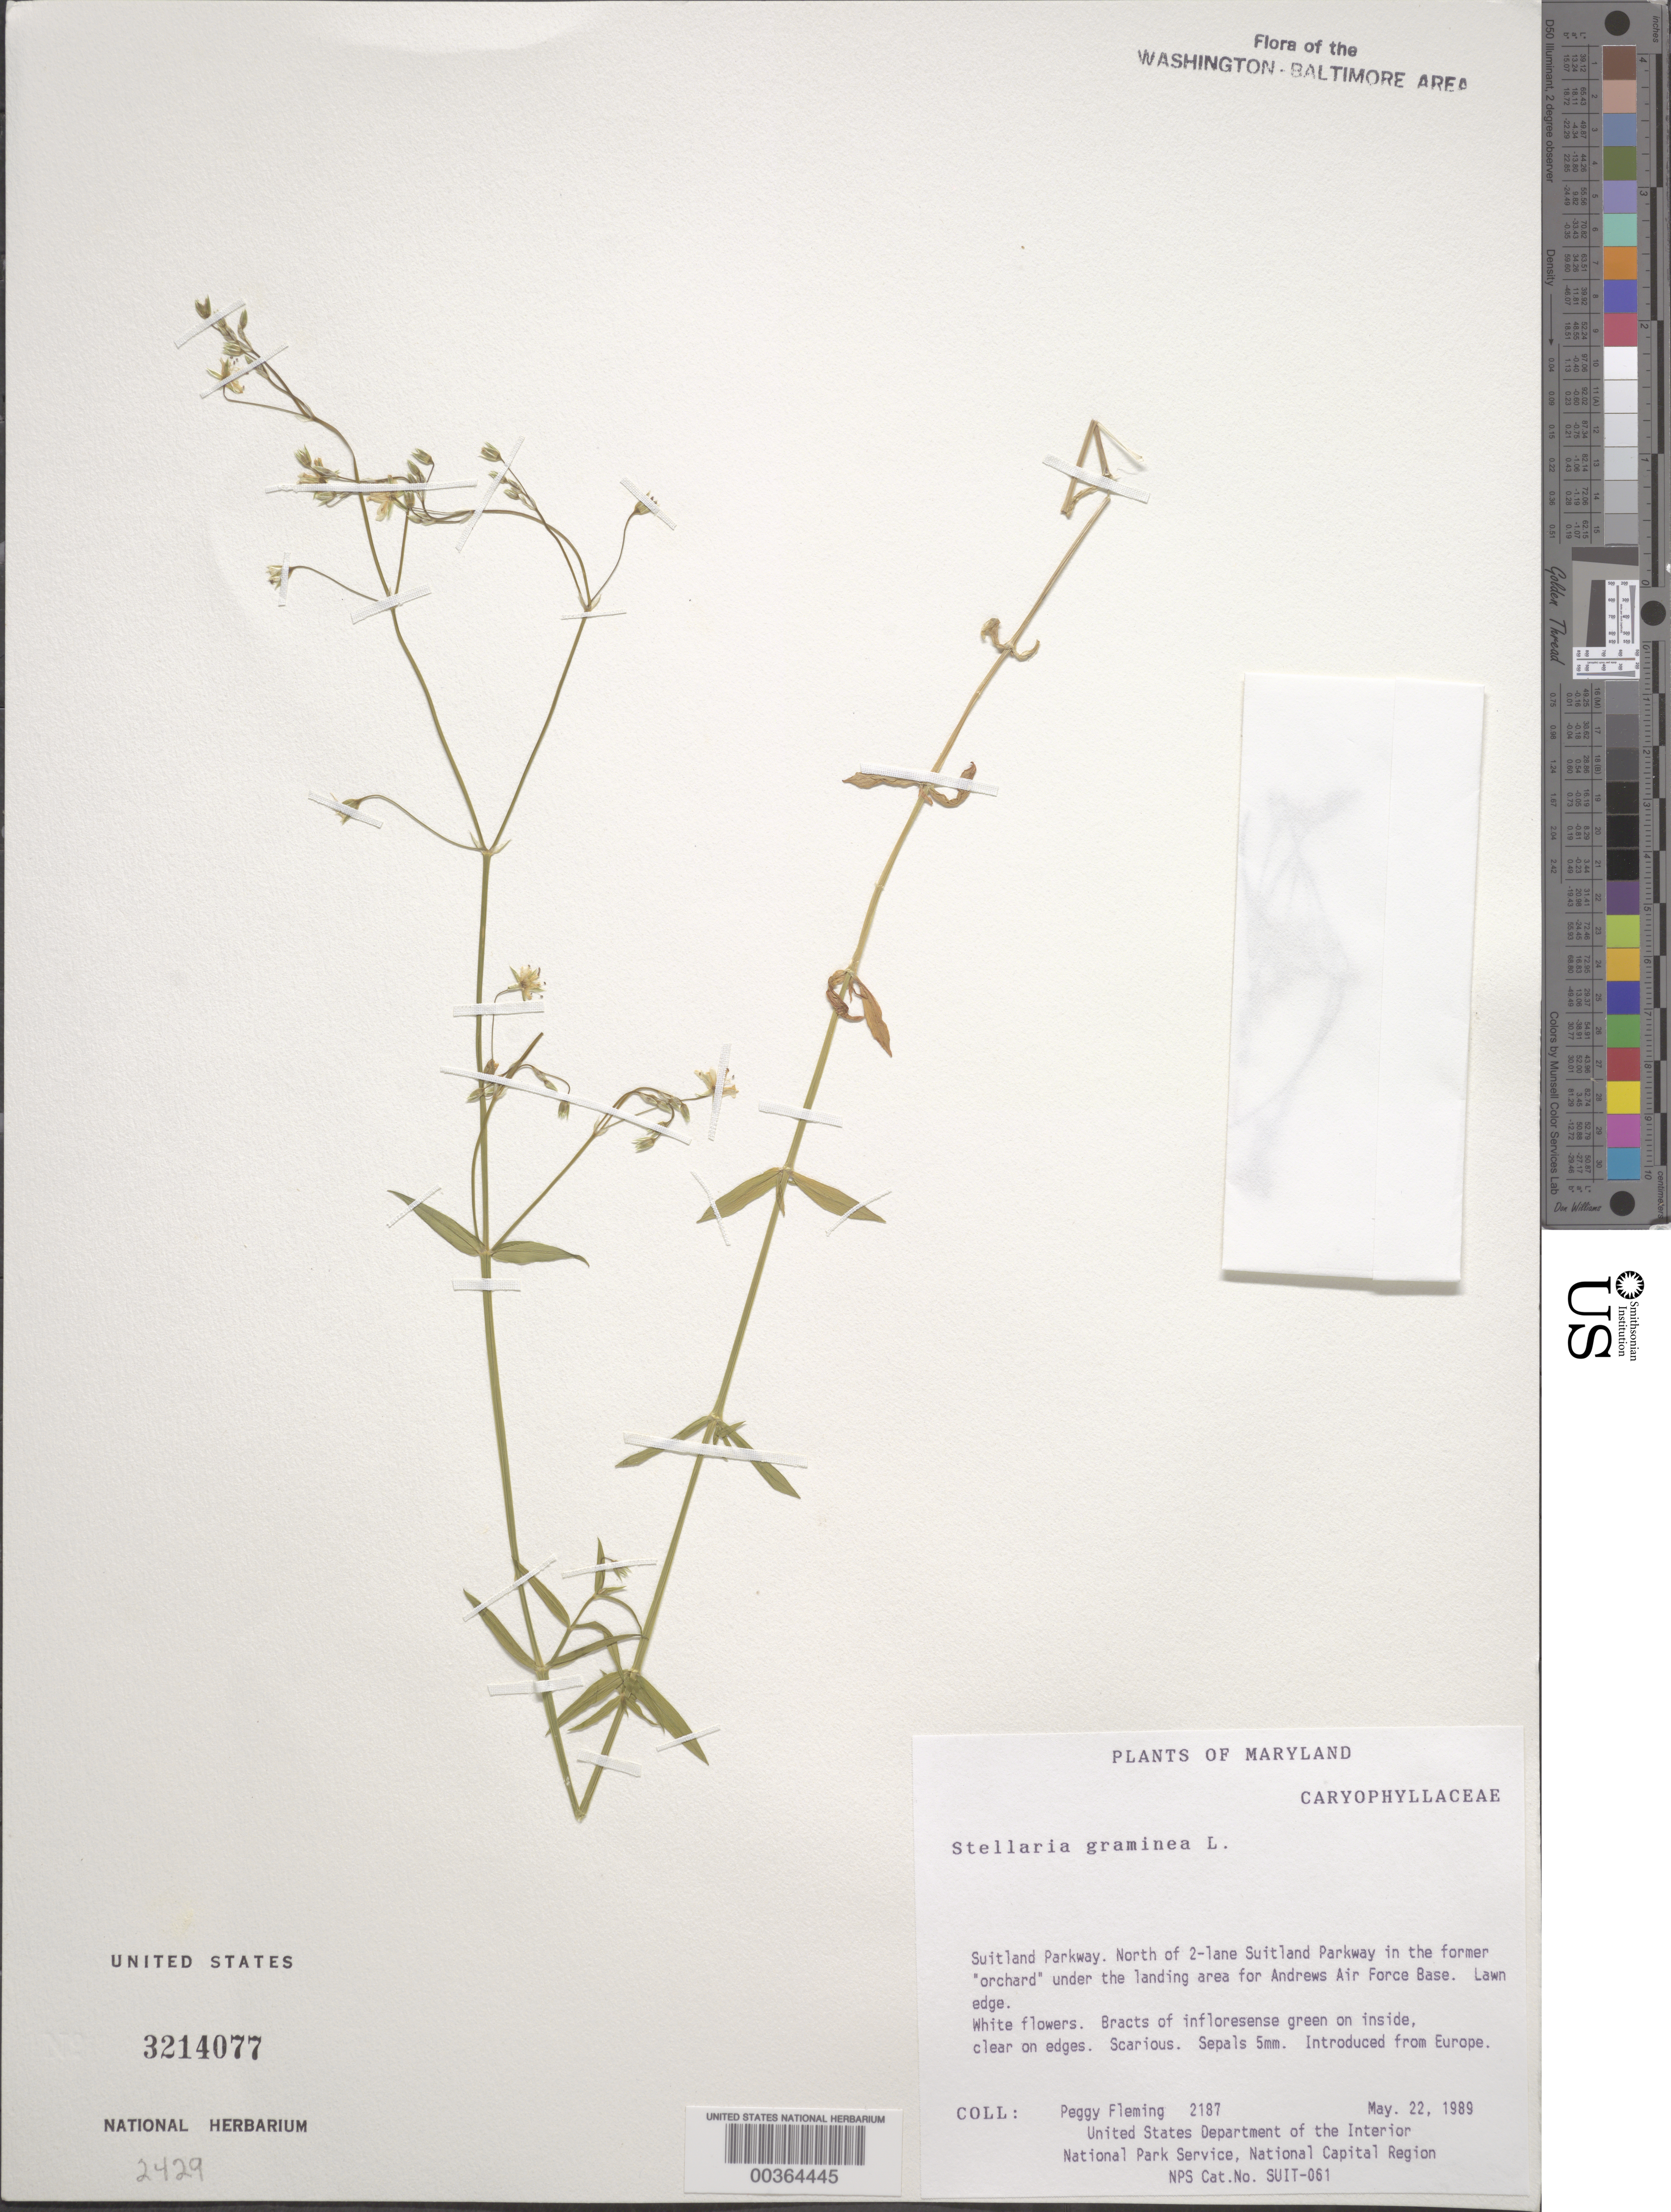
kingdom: Plantae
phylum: Tracheophyta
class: Magnoliopsida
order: Caryophyllales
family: Caryophyllaceae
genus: Stellaria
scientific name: Stellaria graminea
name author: L.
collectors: P. Fleming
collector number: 2187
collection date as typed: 22 May 1989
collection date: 1989-05-22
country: United States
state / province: Maryland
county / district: Prince George's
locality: Suitland Parkway, N of 2 Lane Suitland Parkway under the landing area for Andrews Air Force Base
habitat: Lawn edge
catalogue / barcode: US 3214077